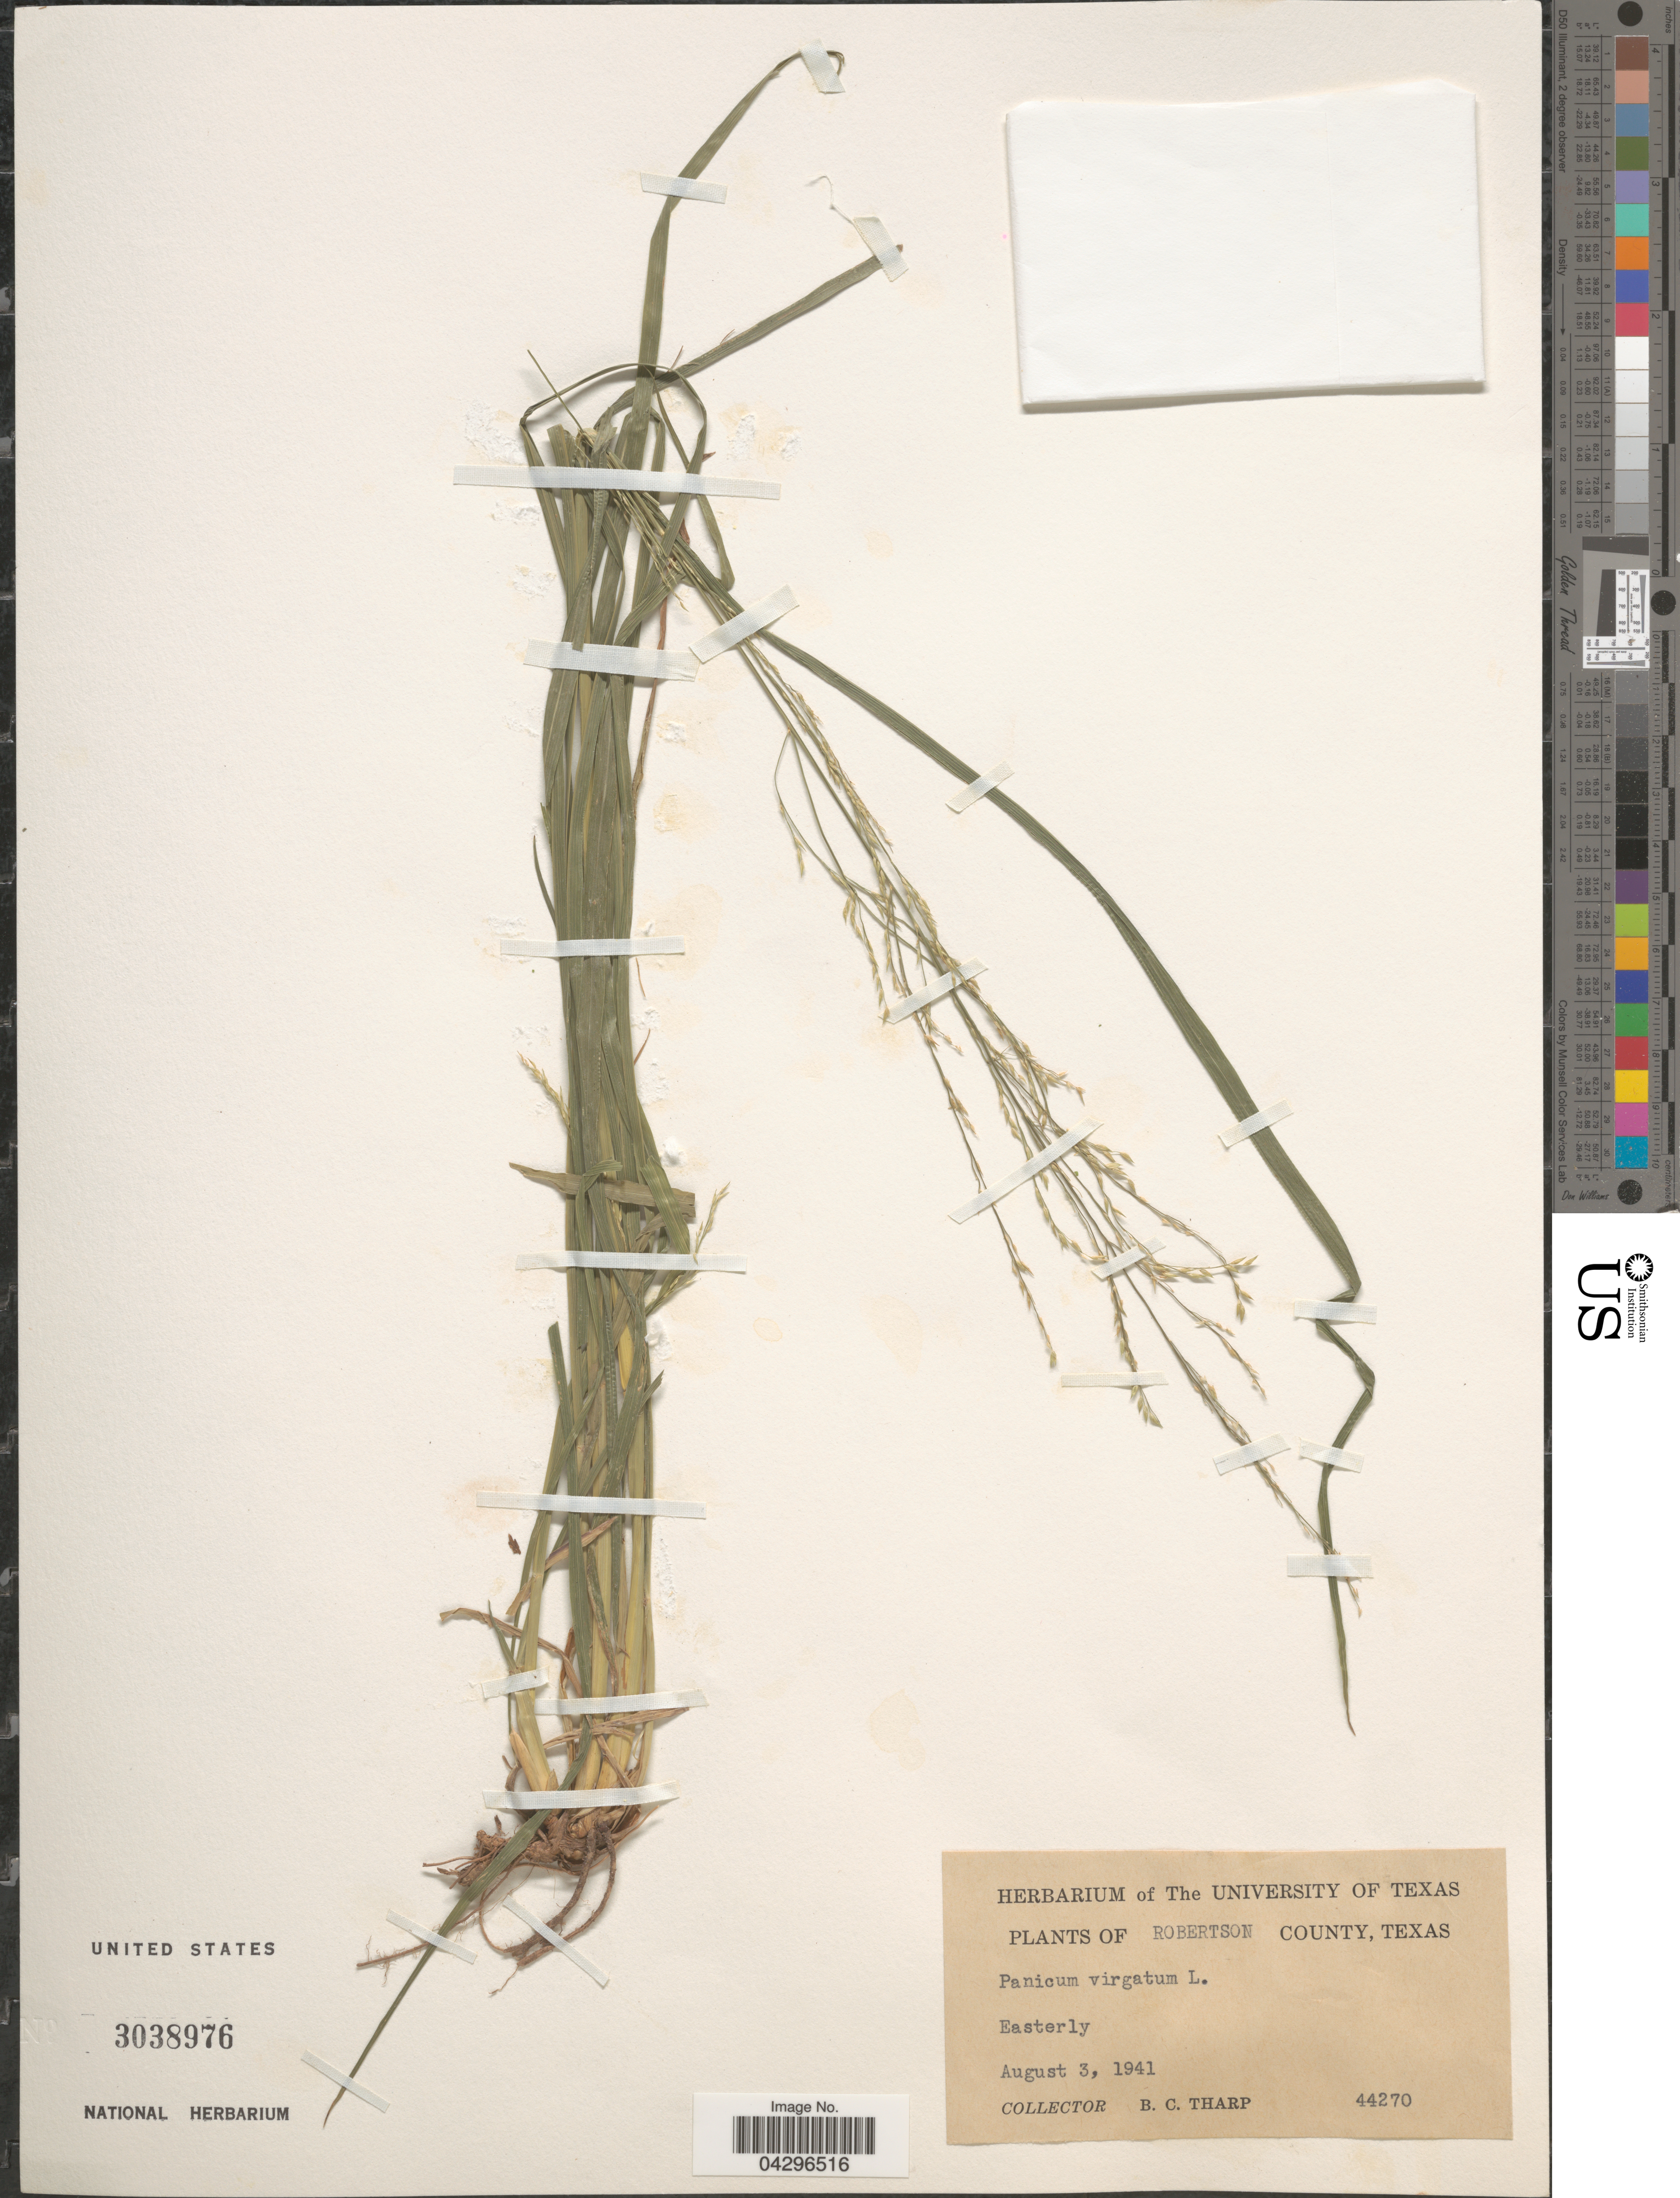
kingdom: Plantae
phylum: Tracheophyta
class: Liliopsida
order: Poales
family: Poaceae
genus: Panicum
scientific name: Panicum virgatum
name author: L.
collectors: B. C. Tharp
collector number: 44270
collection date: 1941-08-03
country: United States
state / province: Texas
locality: Robertson County. Easterly.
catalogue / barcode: US 3038976